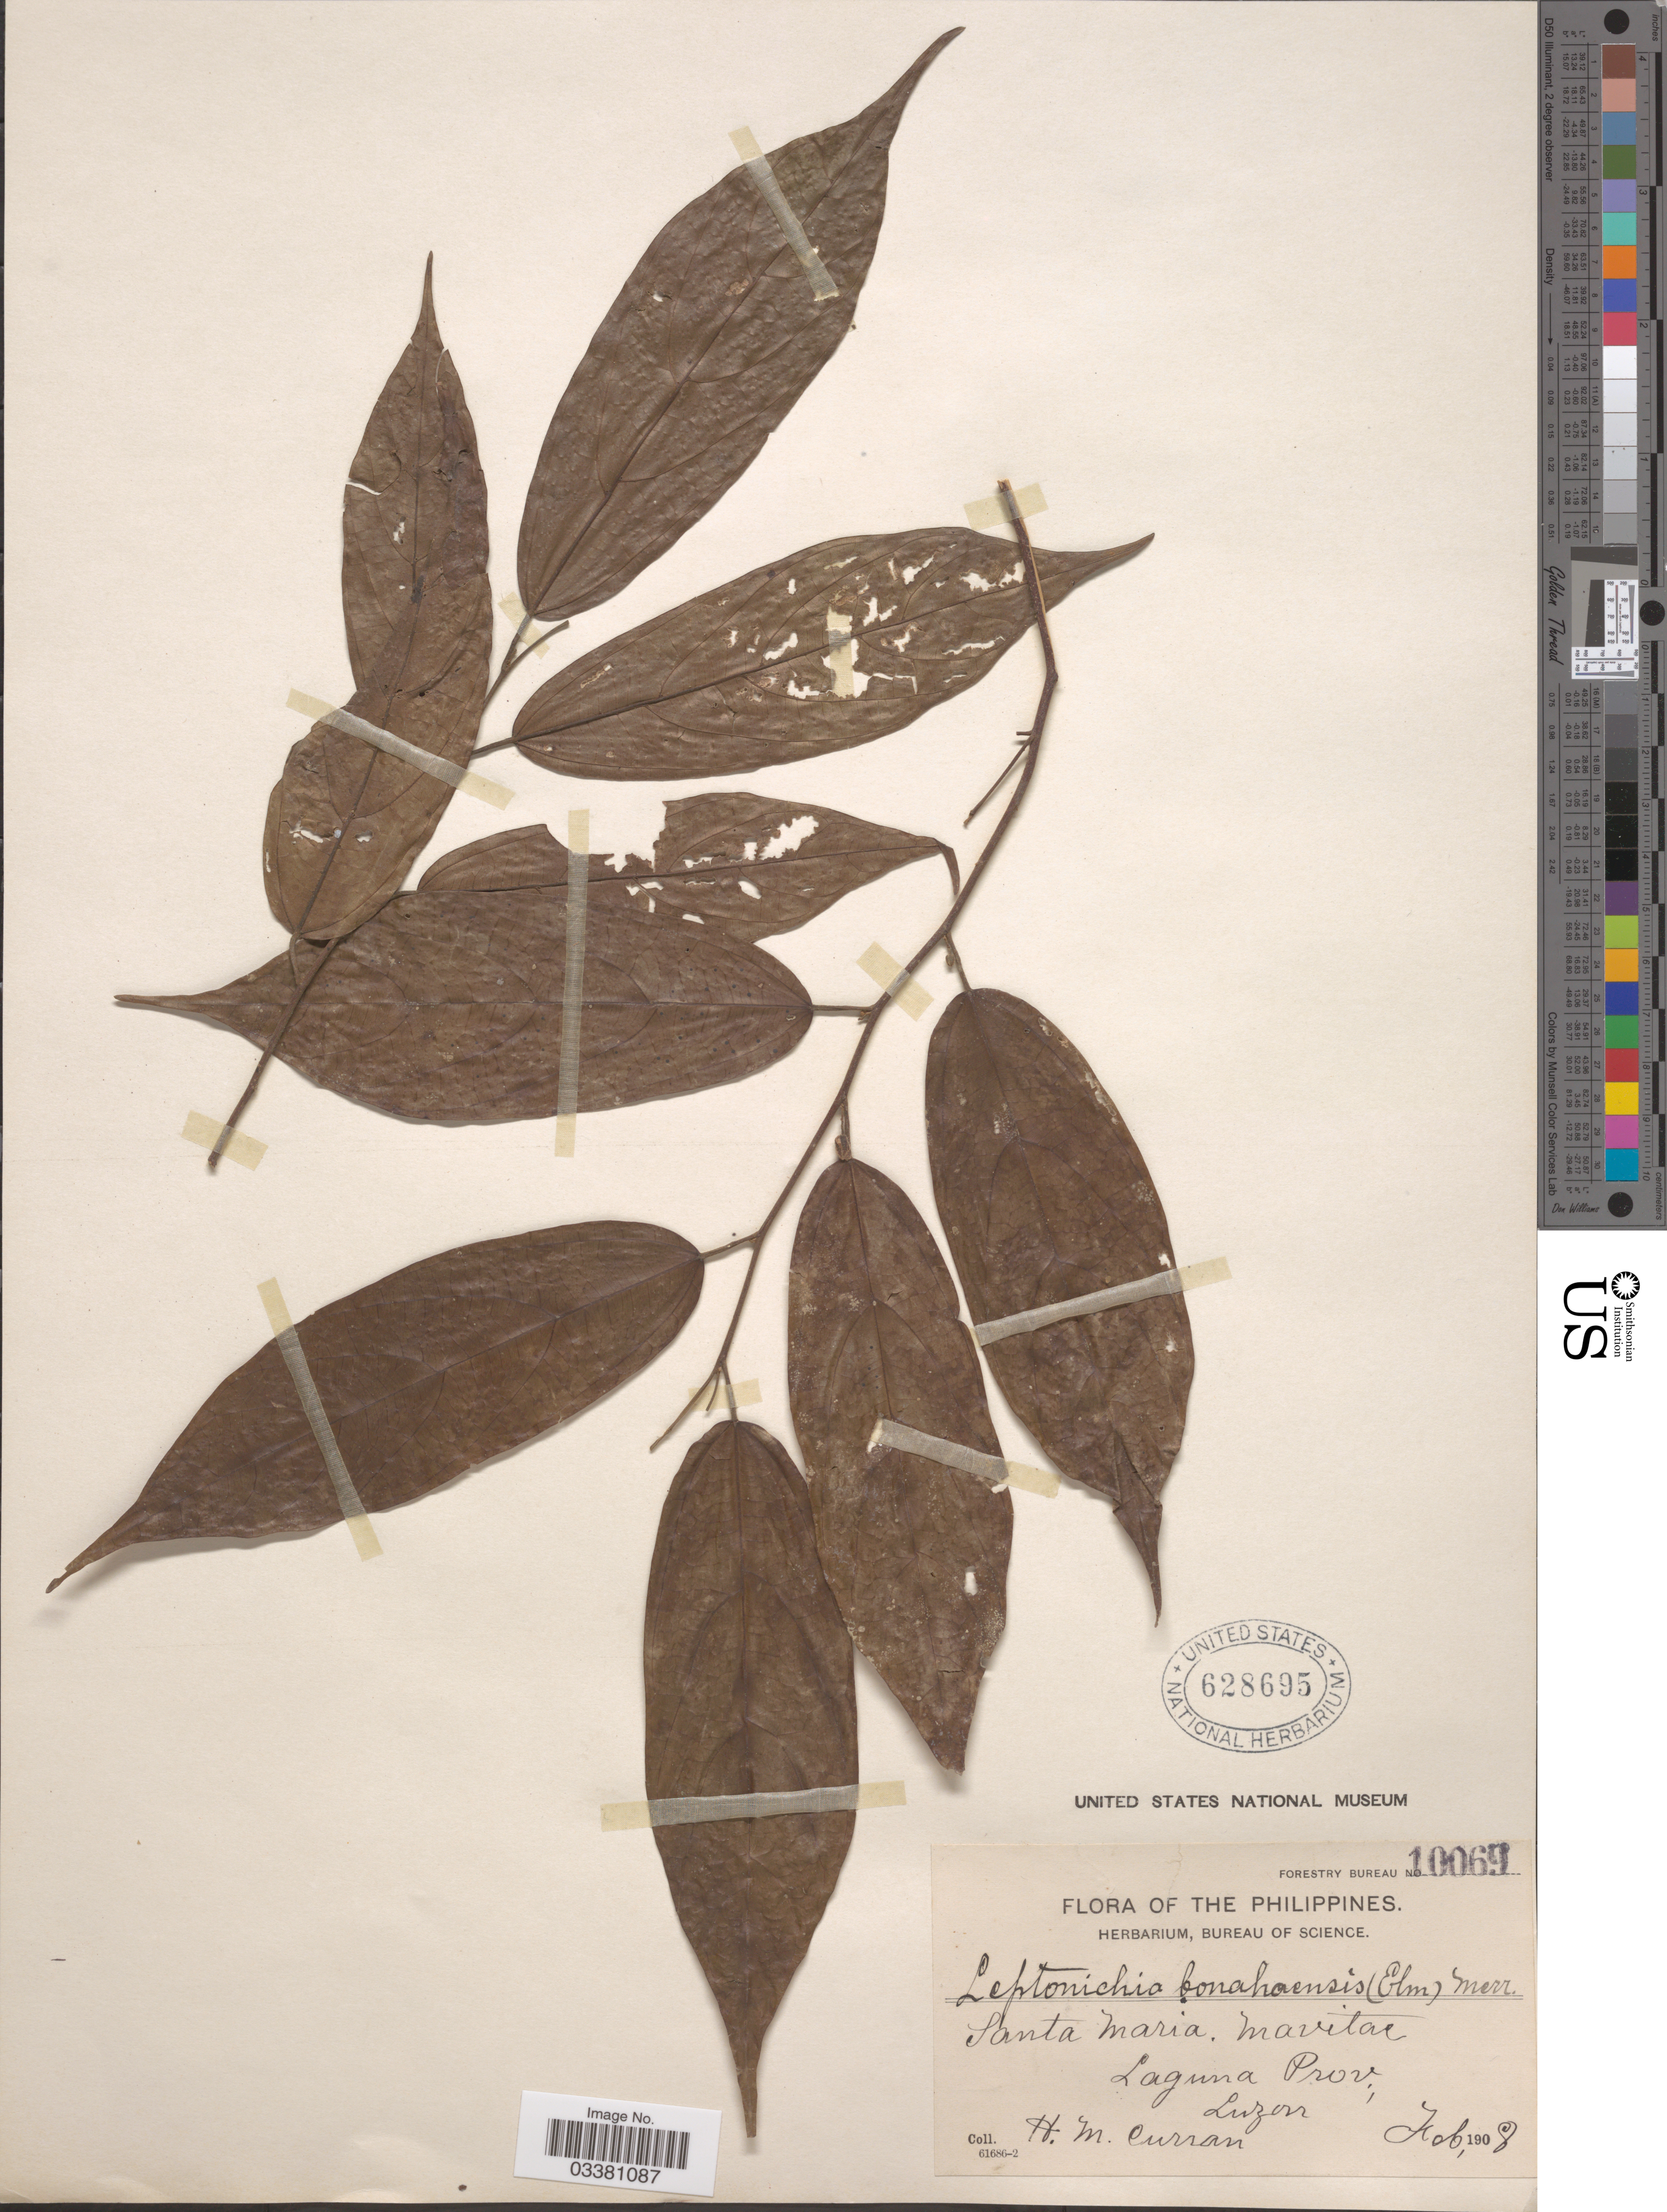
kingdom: Plantae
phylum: Tracheophyta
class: Magnoliopsida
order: Malvales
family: Malvaceae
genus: Leptonychia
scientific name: Leptonychia banahaensis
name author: Merr.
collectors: H. M. Curran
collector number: Forestry Bureau 10069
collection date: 1908-02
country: Philippines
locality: Santa Maria, Mavitac, Laguna Prov., Luzon.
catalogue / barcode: US 628695